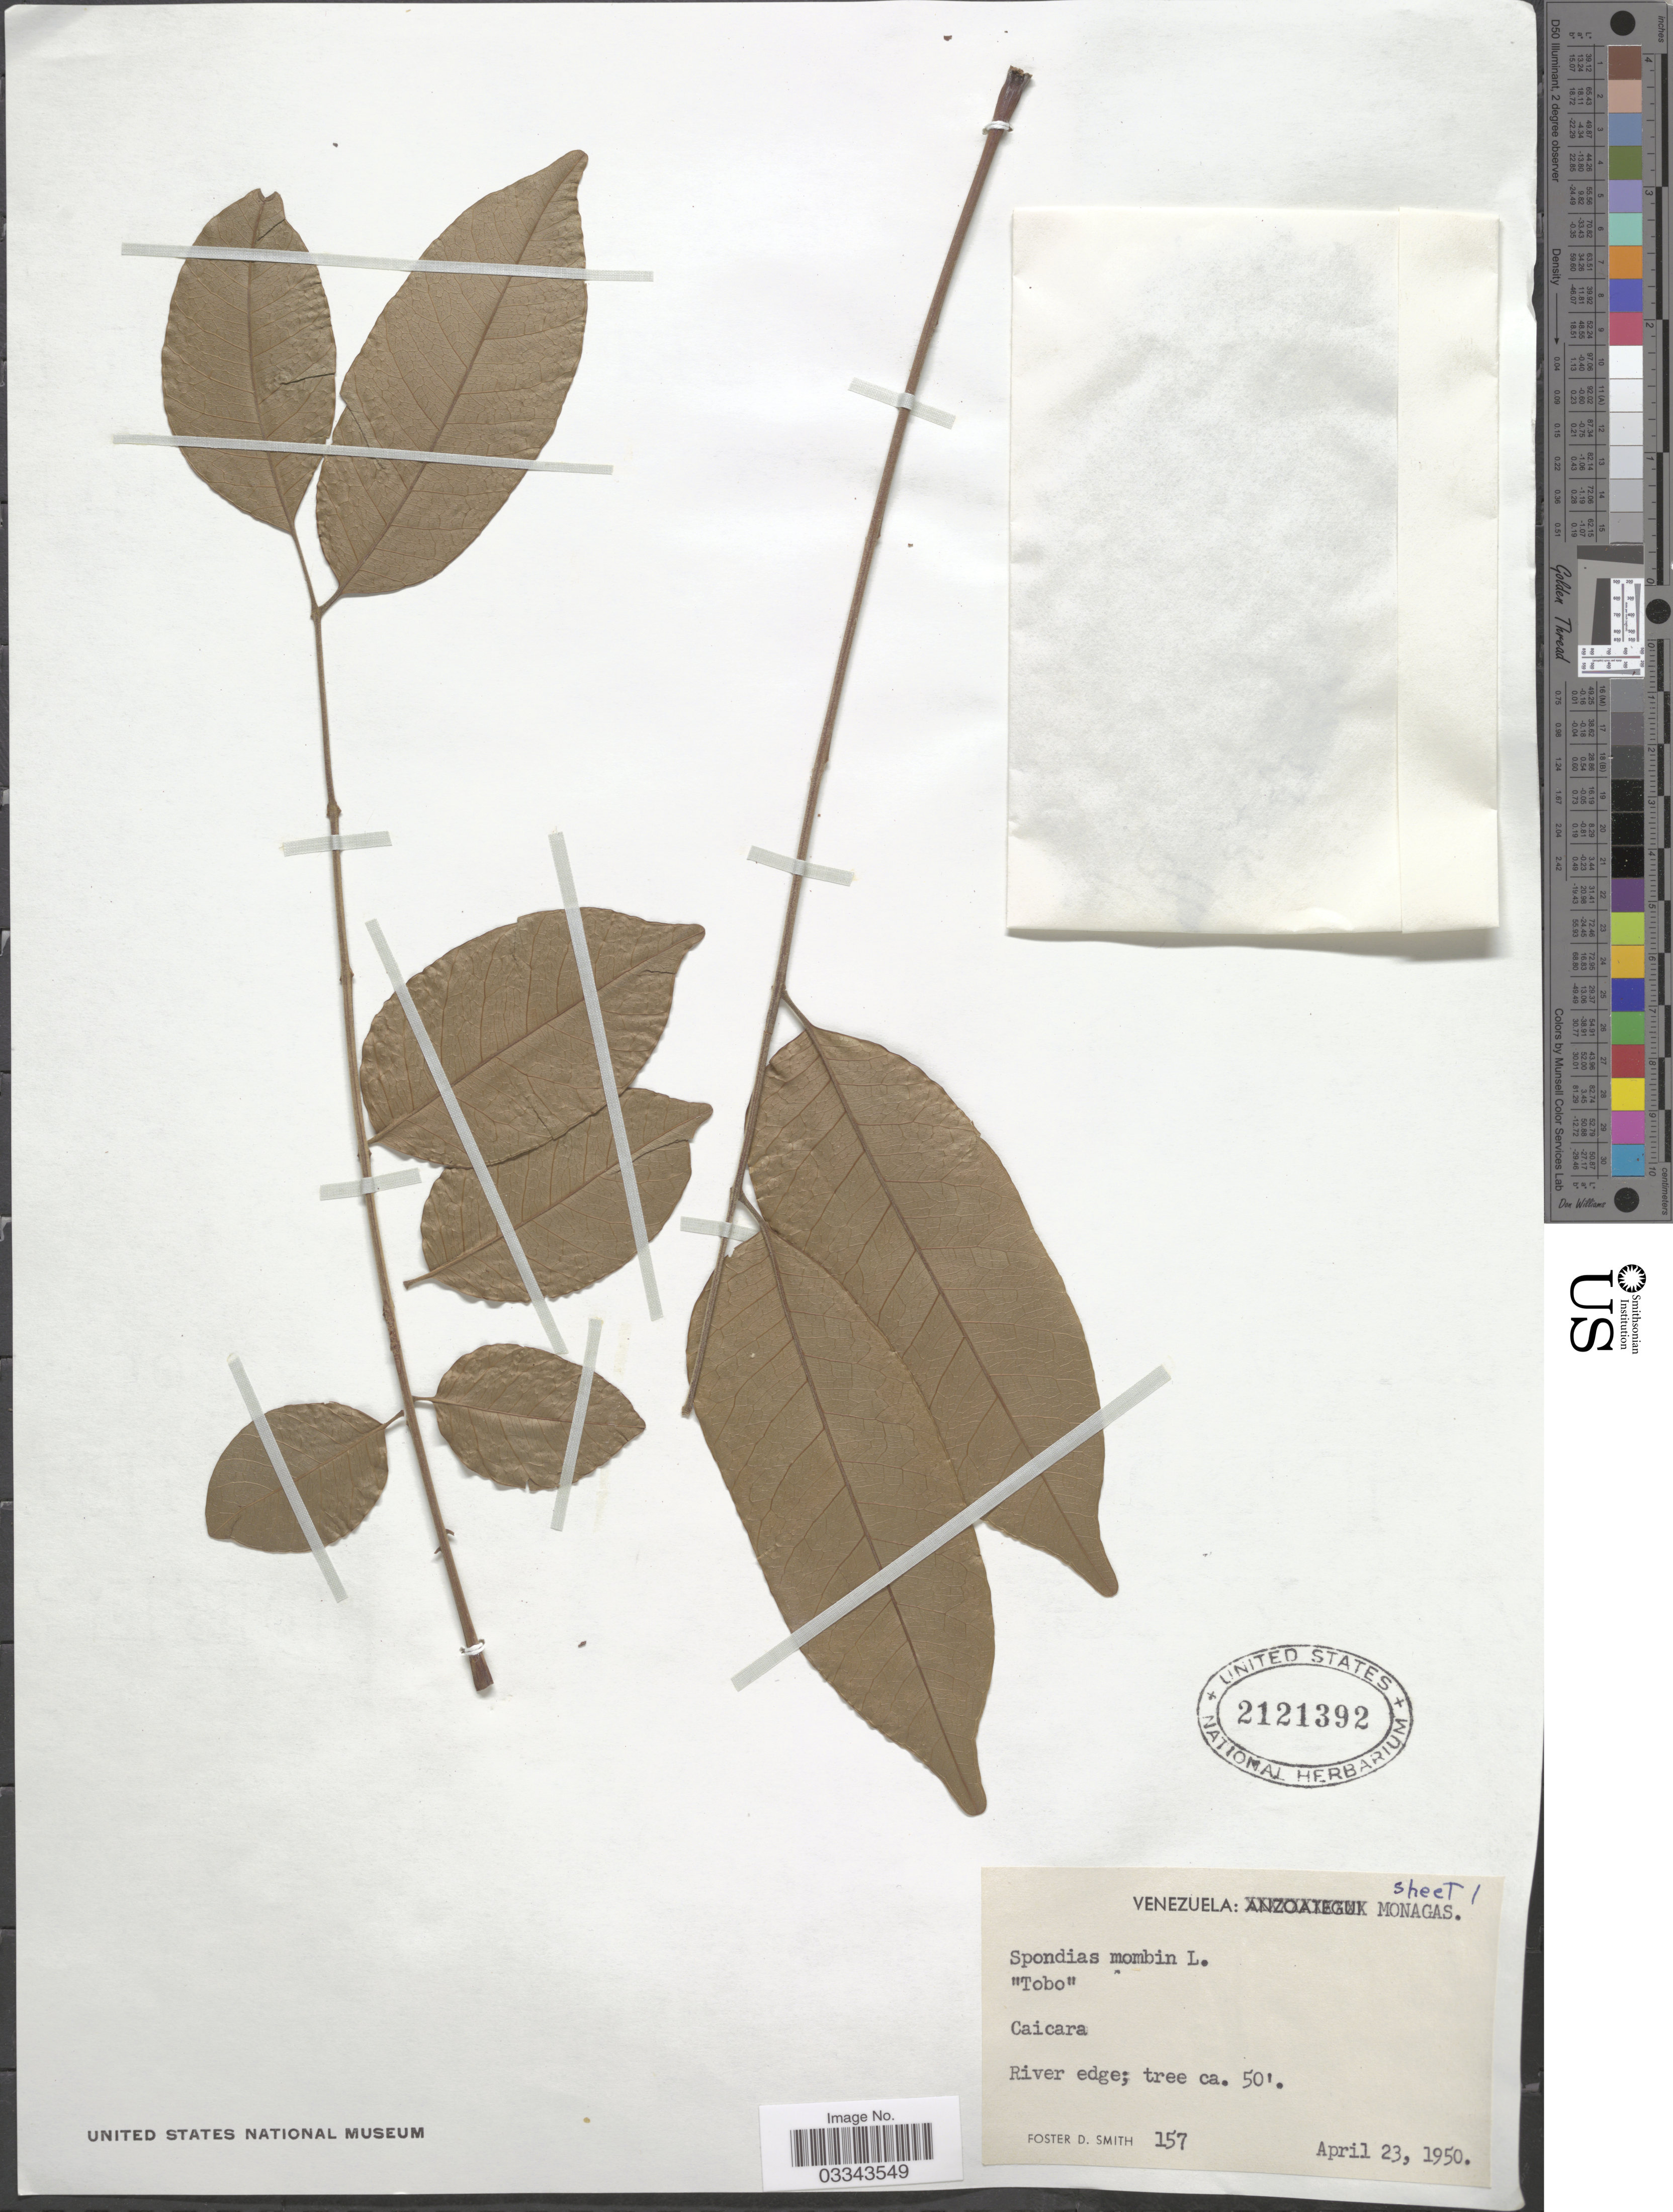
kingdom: Plantae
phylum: Tracheophyta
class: Magnoliopsida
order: Sapindales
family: Anacardiaceae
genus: Spondias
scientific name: Spondias mombin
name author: L.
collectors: F. Smith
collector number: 157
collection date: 1950-04-23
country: Venezuela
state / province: Monagas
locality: Caicara.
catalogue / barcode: US 2121392